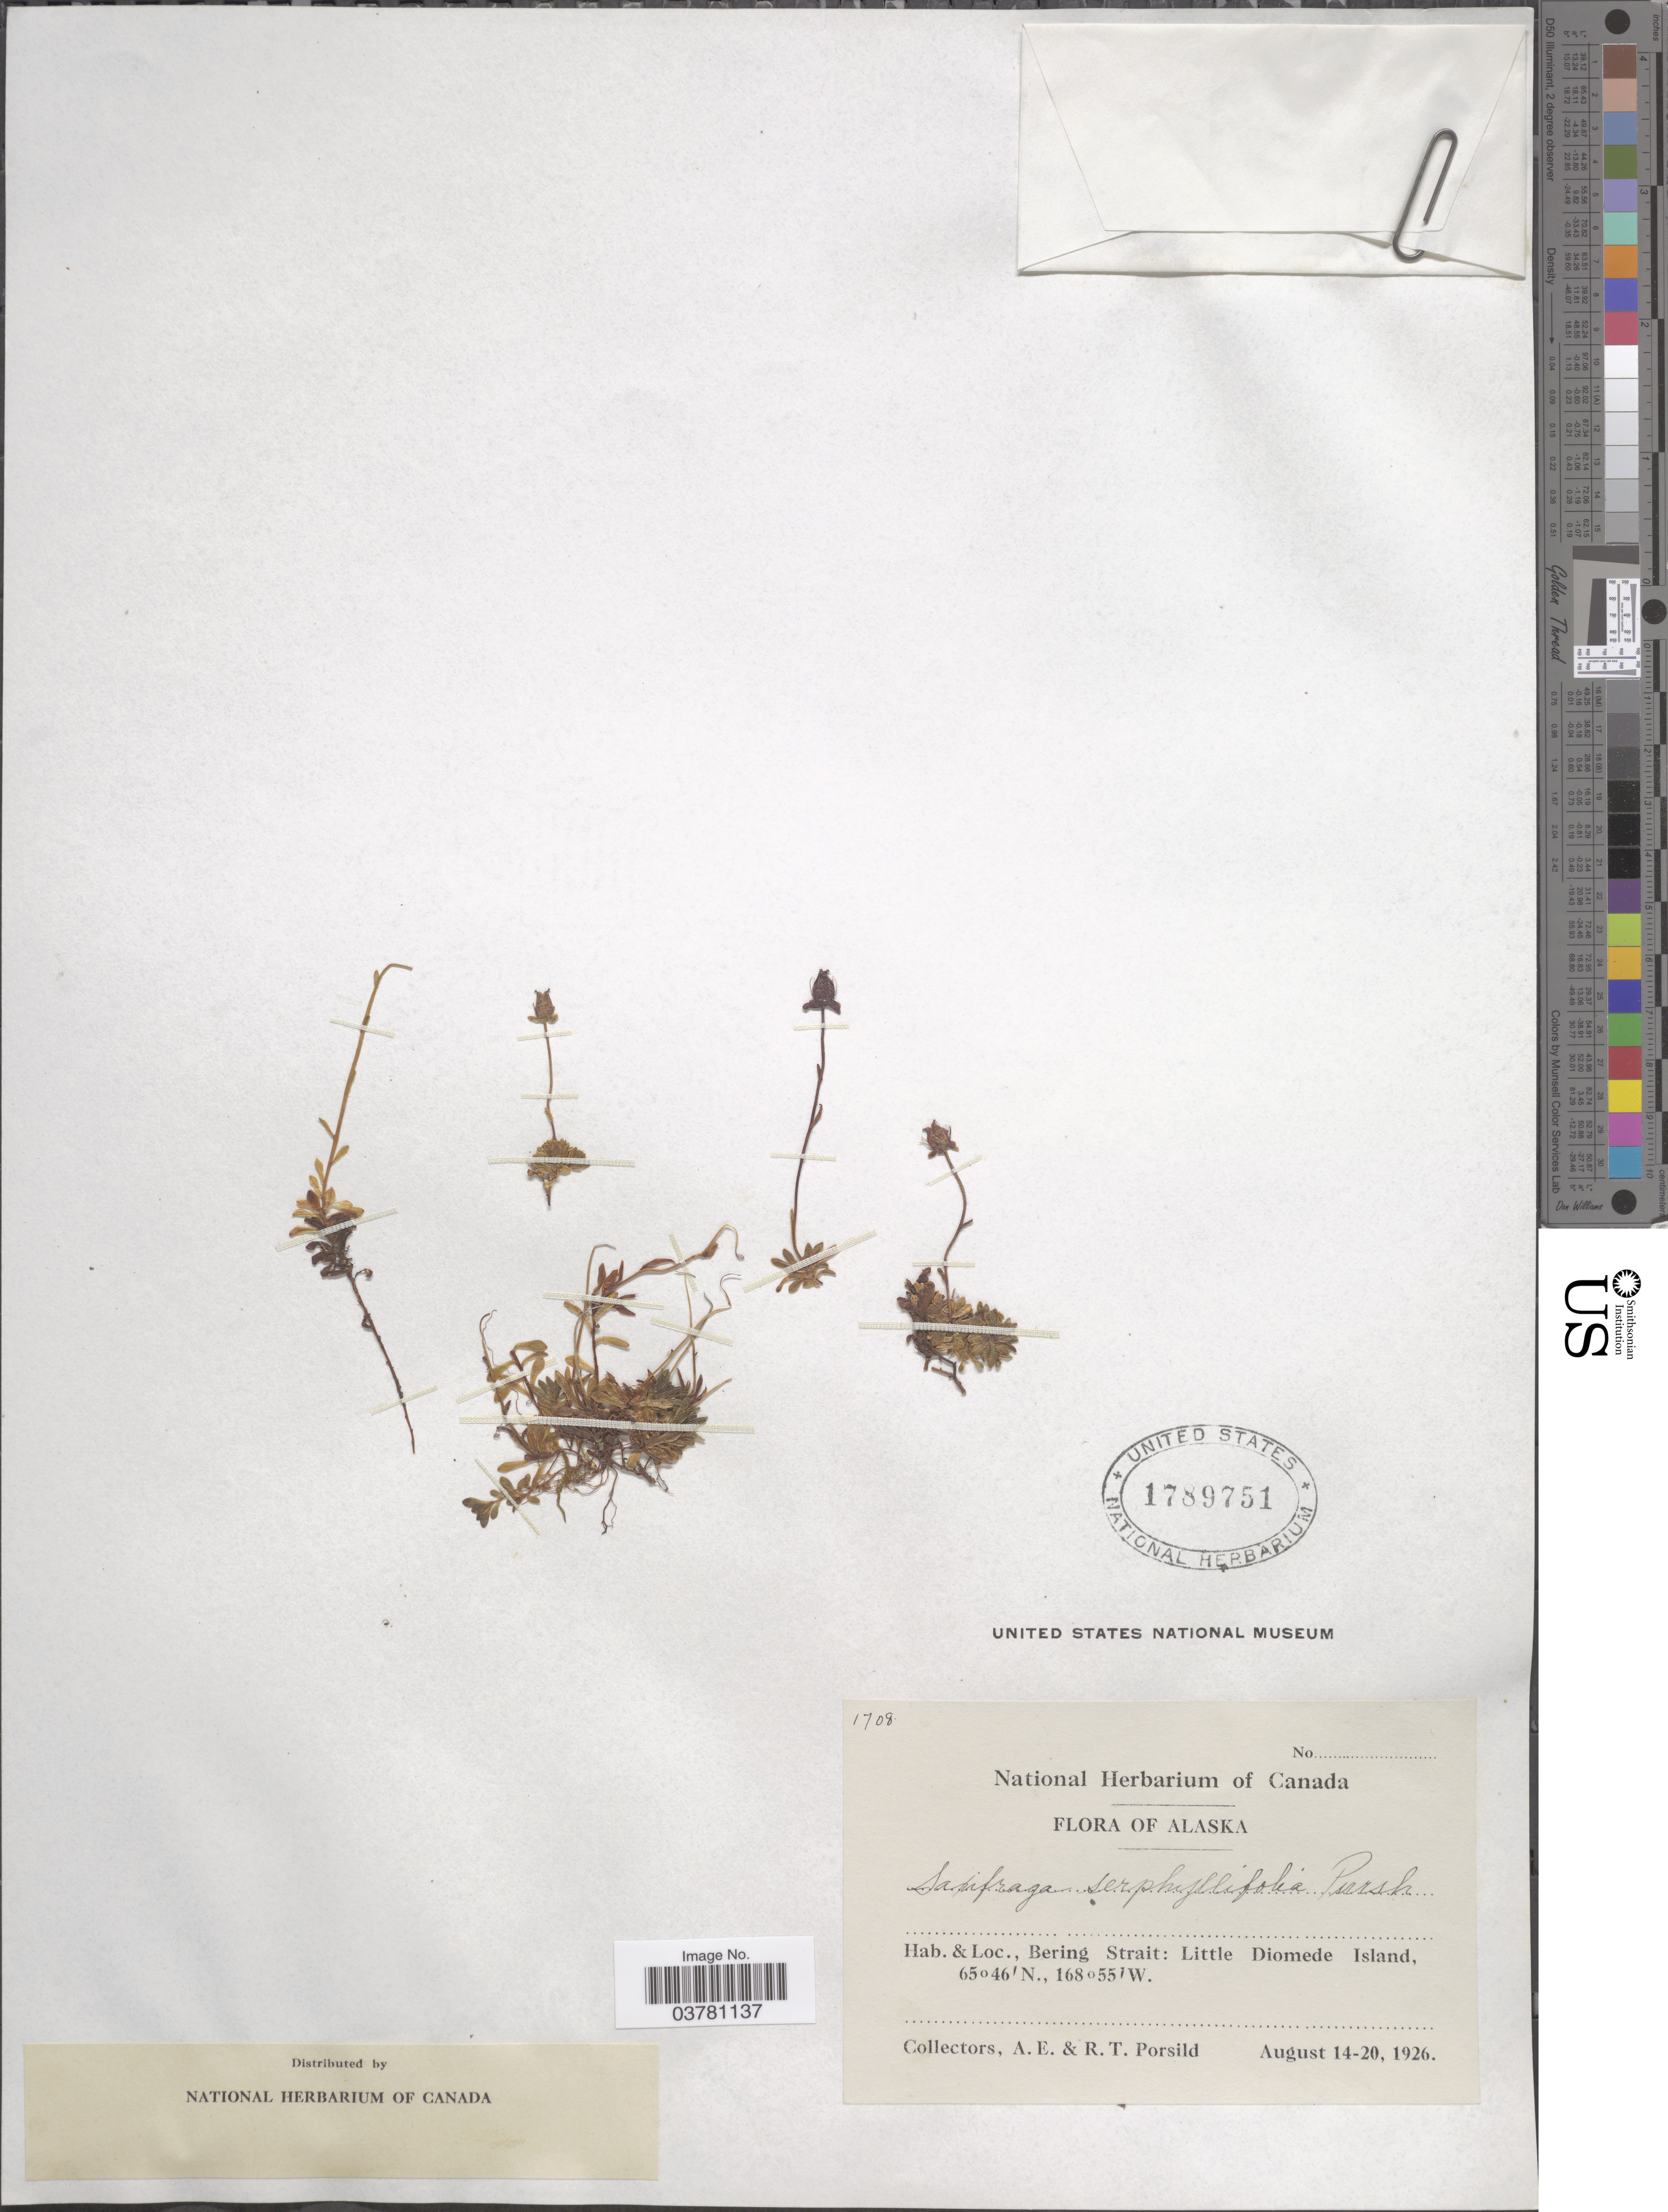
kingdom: Plantae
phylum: Tracheophyta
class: Magnoliopsida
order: Saxifragales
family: Saxifragaceae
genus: Saxifraga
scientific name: Saxifraga serpyllifolia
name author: Pursh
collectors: A. E. Porsild & R. T. Porsild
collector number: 1708?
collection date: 1926-08-14/1926-08-20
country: United States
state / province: Alaska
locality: Bering Strait: Little Diomede Island.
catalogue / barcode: US 1789751